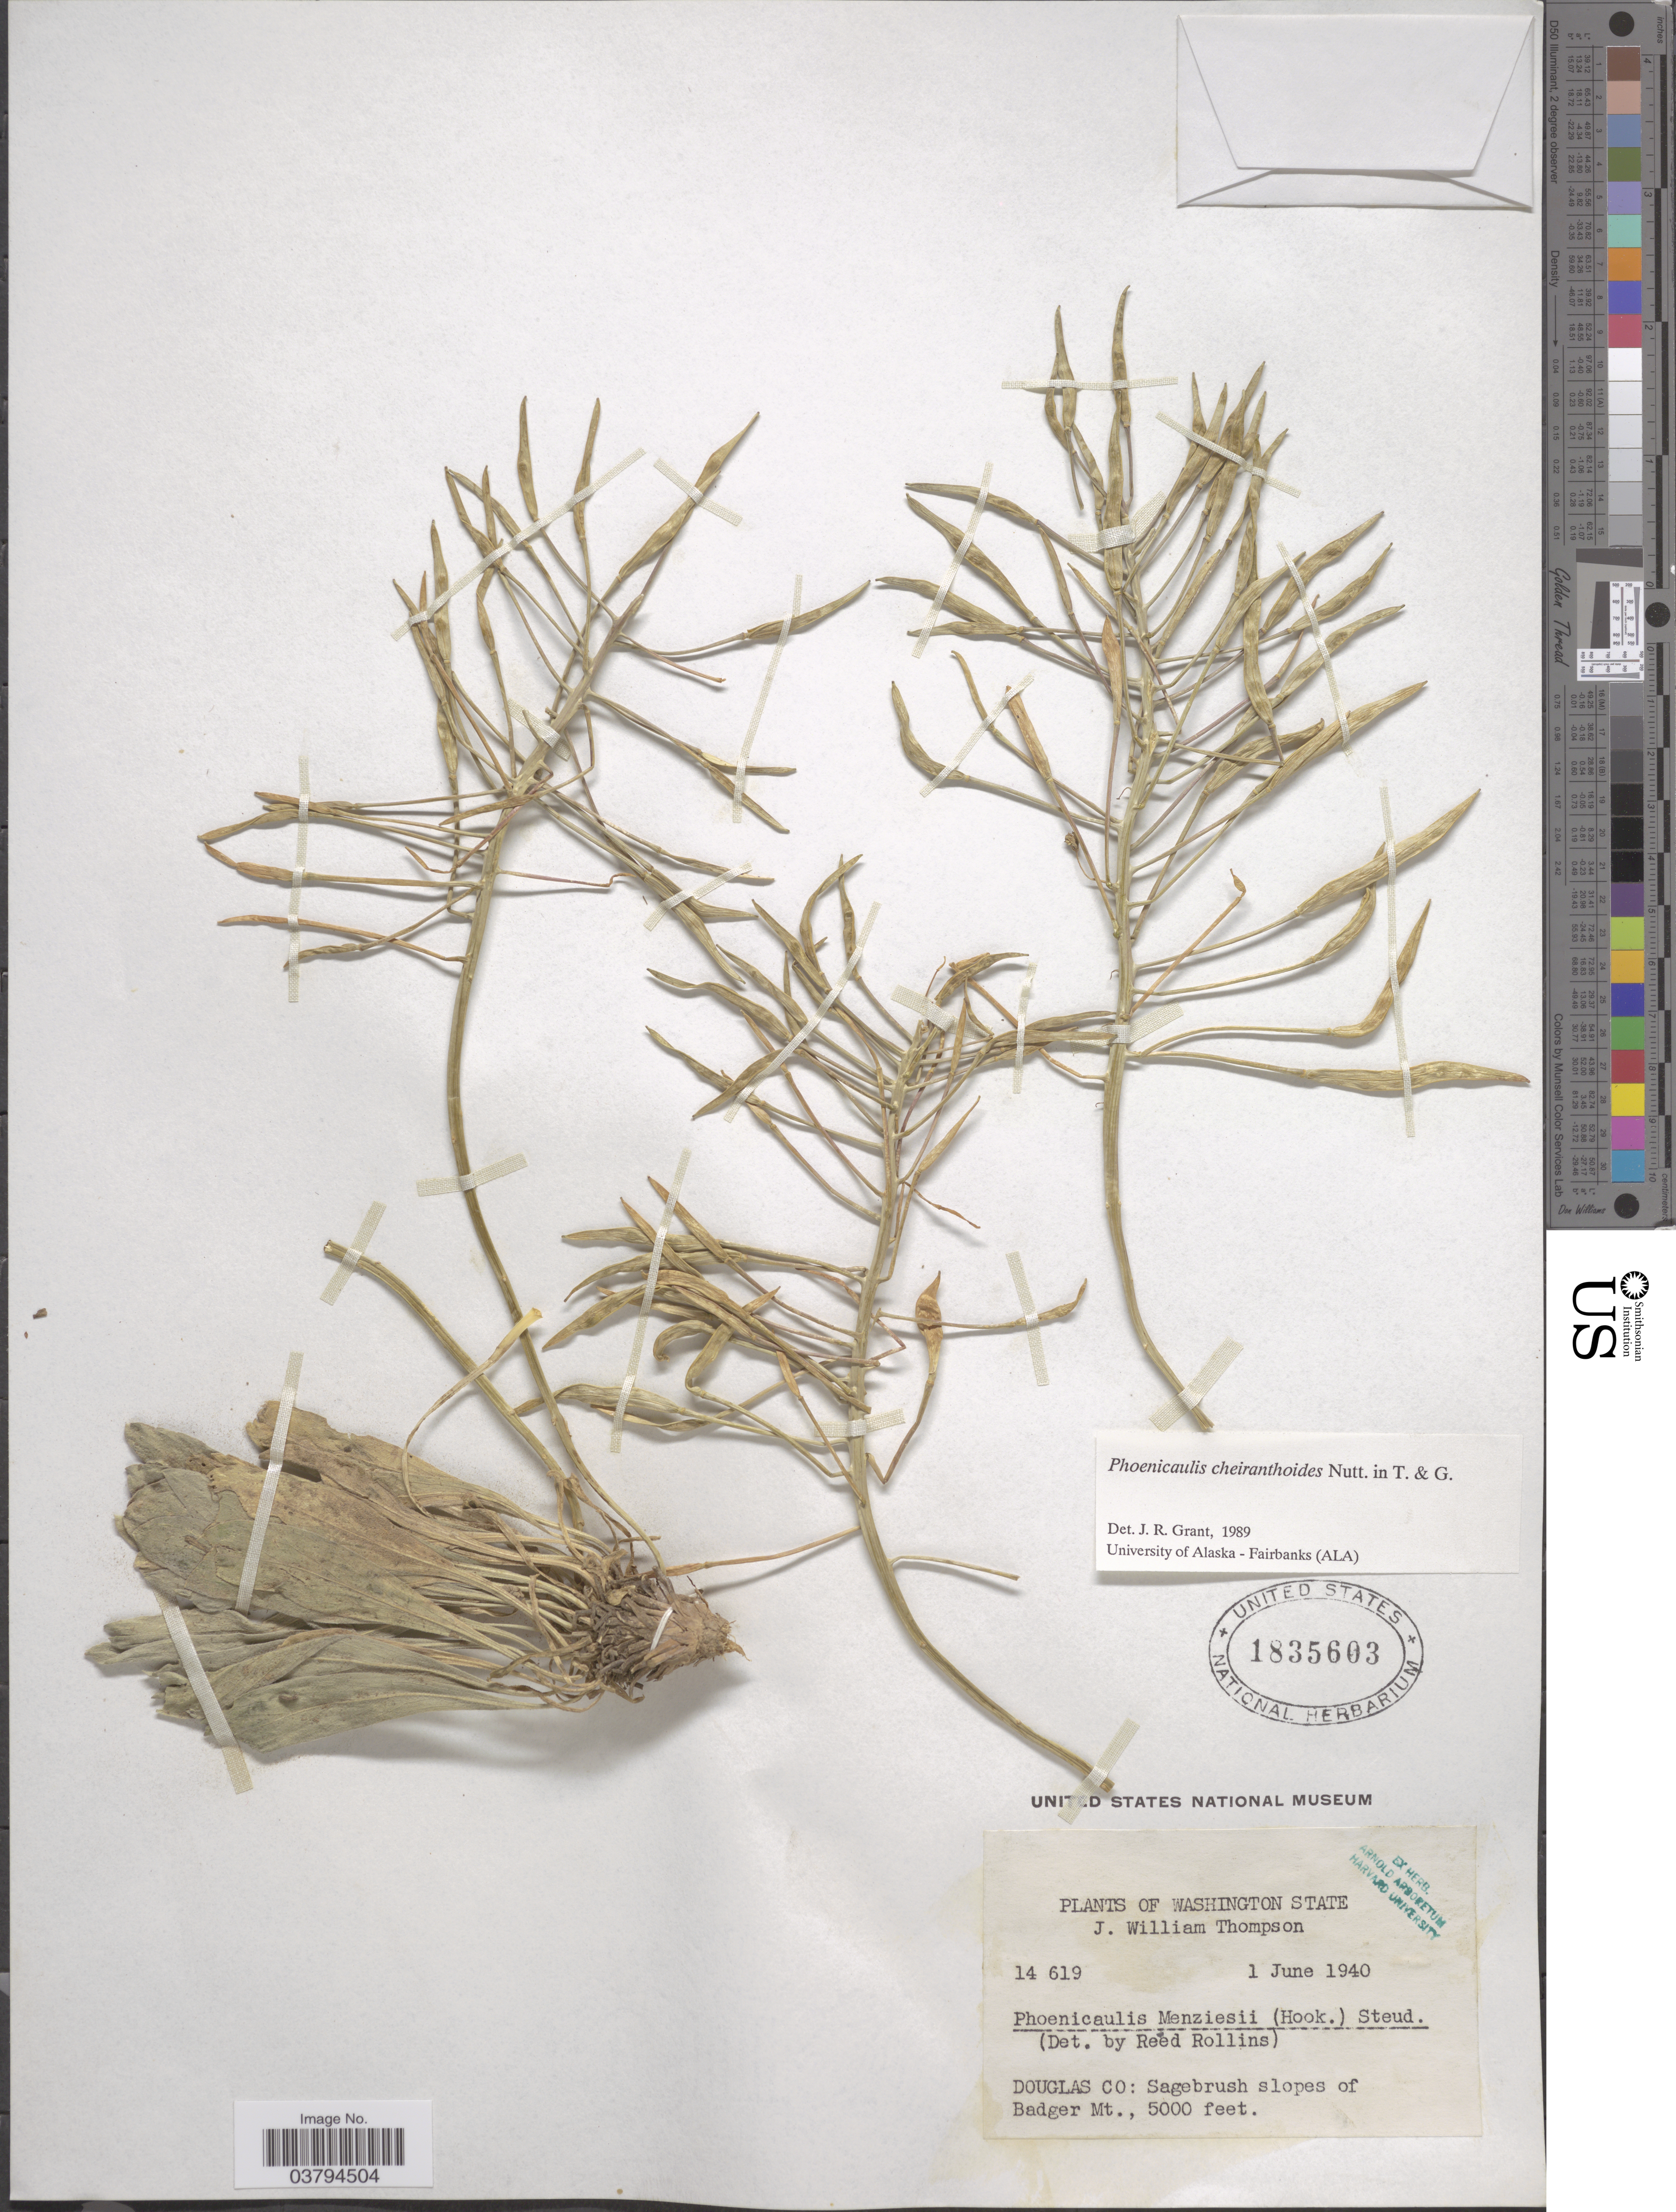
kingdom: Plantae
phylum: Tracheophyta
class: Magnoliopsida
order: Brassicales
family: Brassicaceae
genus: Phoenicaulis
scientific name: Phoenicaulis cheiranthoides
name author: Nutt.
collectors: J. W. Thompson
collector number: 14 619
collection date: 1940-06-01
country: United States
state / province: Washington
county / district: Douglas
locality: Douglas Co: Sagebrush slopes of Badger Mt.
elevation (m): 1524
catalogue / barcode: US 1835603